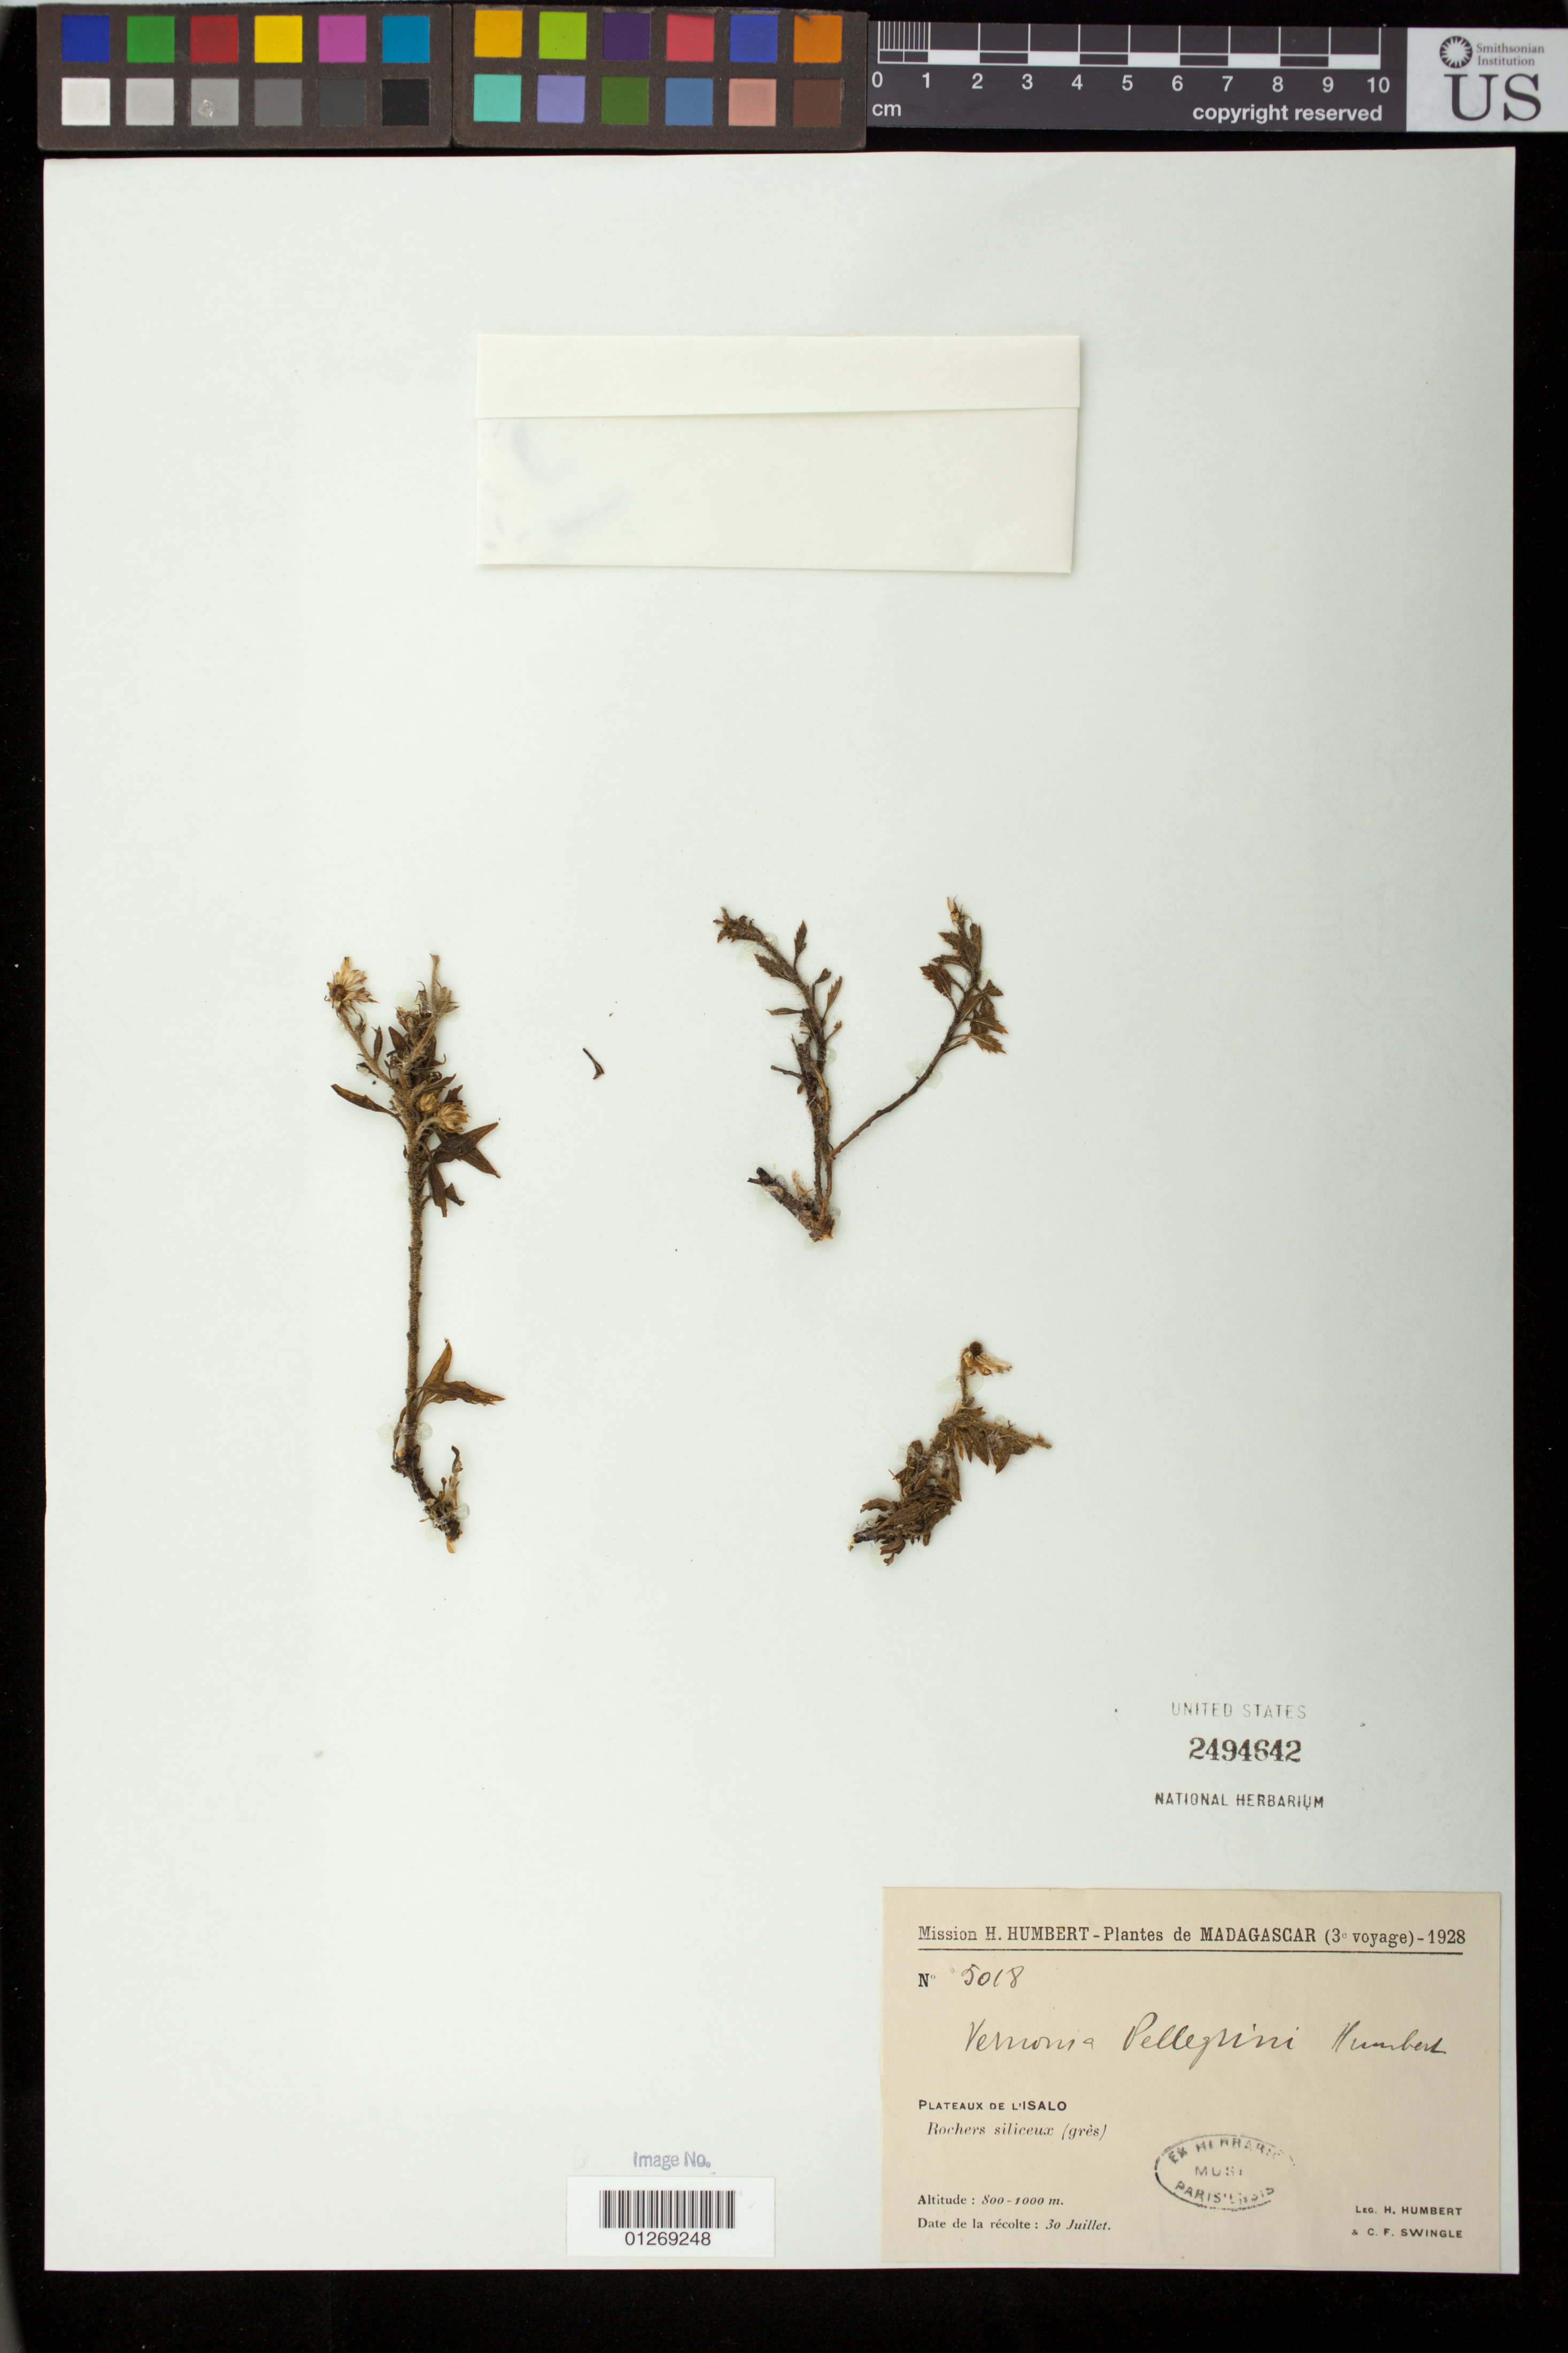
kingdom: Plantae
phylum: Tracheophyta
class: Magnoliopsida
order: Asterales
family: Asteraceae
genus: Vernonia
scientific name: Vernonia pellegrinii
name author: Humbert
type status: Syntype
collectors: H. Humbert & C. Swingle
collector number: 5018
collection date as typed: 30 Jul 1928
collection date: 1928-07-30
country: Madagascar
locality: Plateauxde l'Isalo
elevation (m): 800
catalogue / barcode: US 2494642